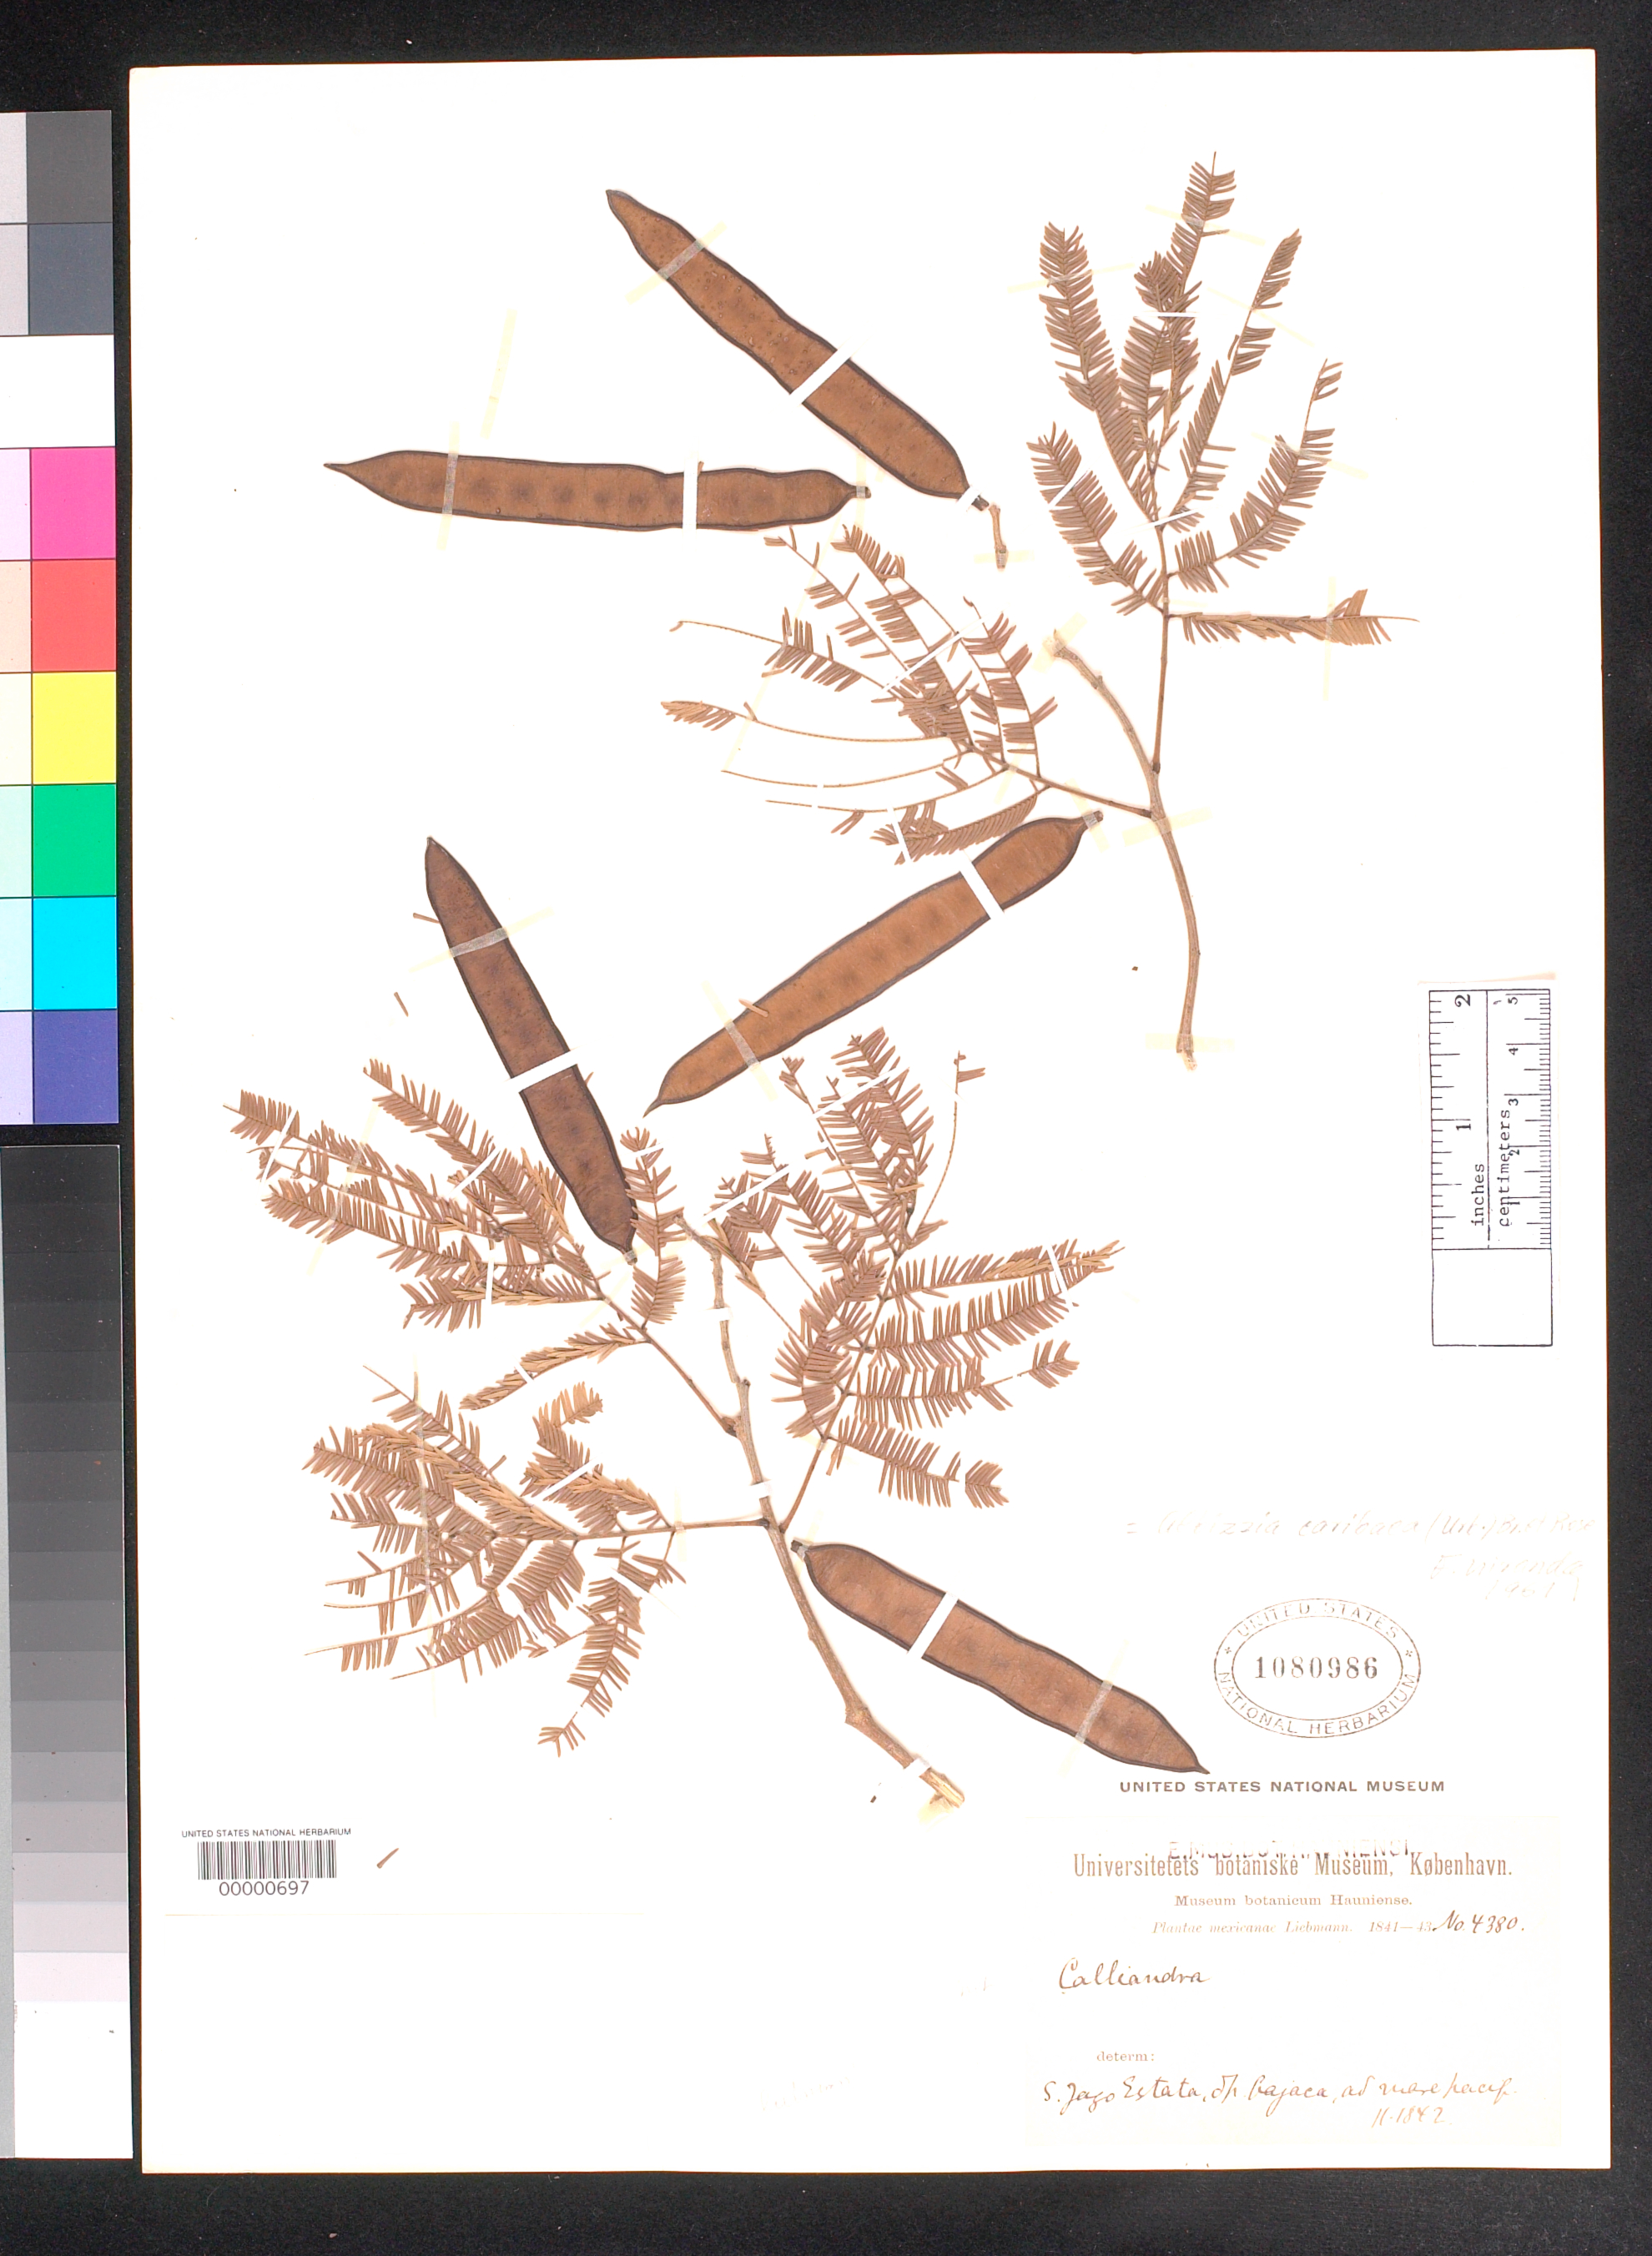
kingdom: Plantae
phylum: Tracheophyta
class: Magnoliopsida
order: Fabales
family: Fabaceae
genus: Senegalia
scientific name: Senegalia liebmannii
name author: Britton & Rose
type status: Isotype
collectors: F. M. Liebmann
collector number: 4380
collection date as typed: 1841 to -- --- 1843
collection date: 1841/1843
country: Mexico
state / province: Oaxaca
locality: Pacific coast.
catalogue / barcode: US 1080986